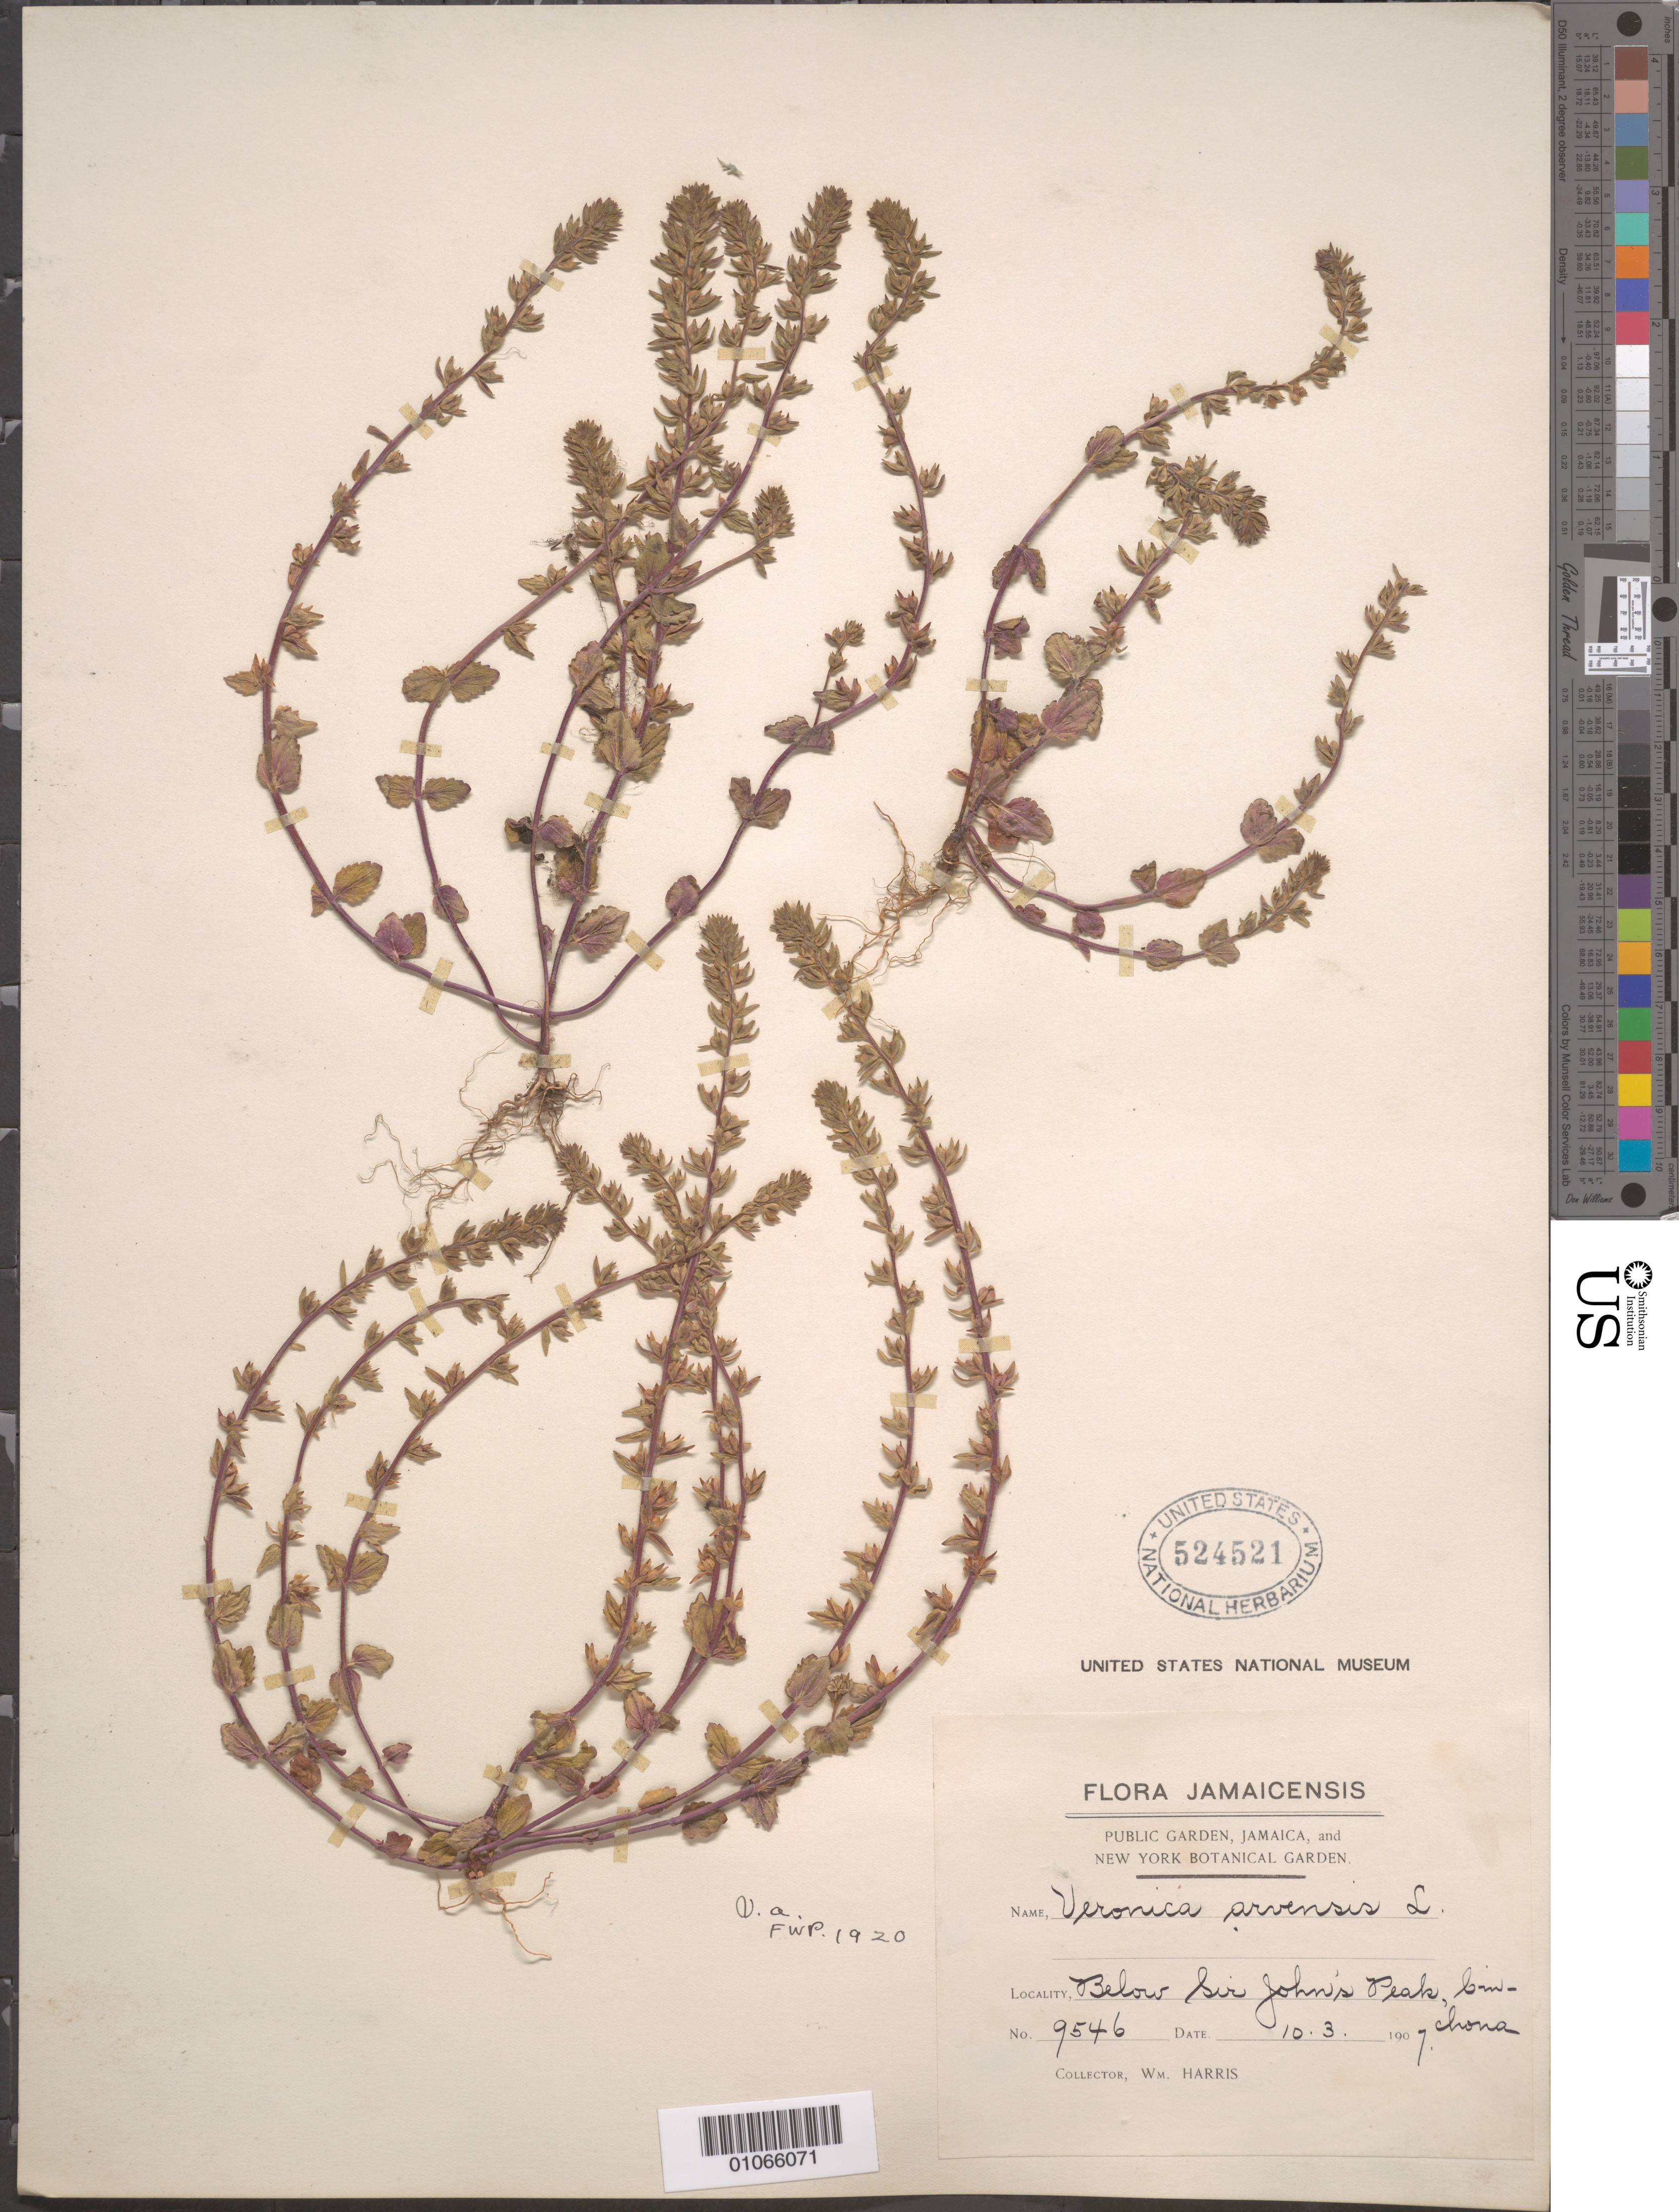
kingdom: Plantae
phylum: Tracheophyta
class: Magnoliopsida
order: Lamiales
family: Plantaginaceae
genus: Veronica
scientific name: Veronica arvensis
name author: L.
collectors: W. Harris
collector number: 9546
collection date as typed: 10 Mar 1907 or 03 Oct 1907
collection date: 1907-03-10 or 1907-10-03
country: Jamaica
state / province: Portland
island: Jamaica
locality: Below Sir John's Peak, Cinchona.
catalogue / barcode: US 524521